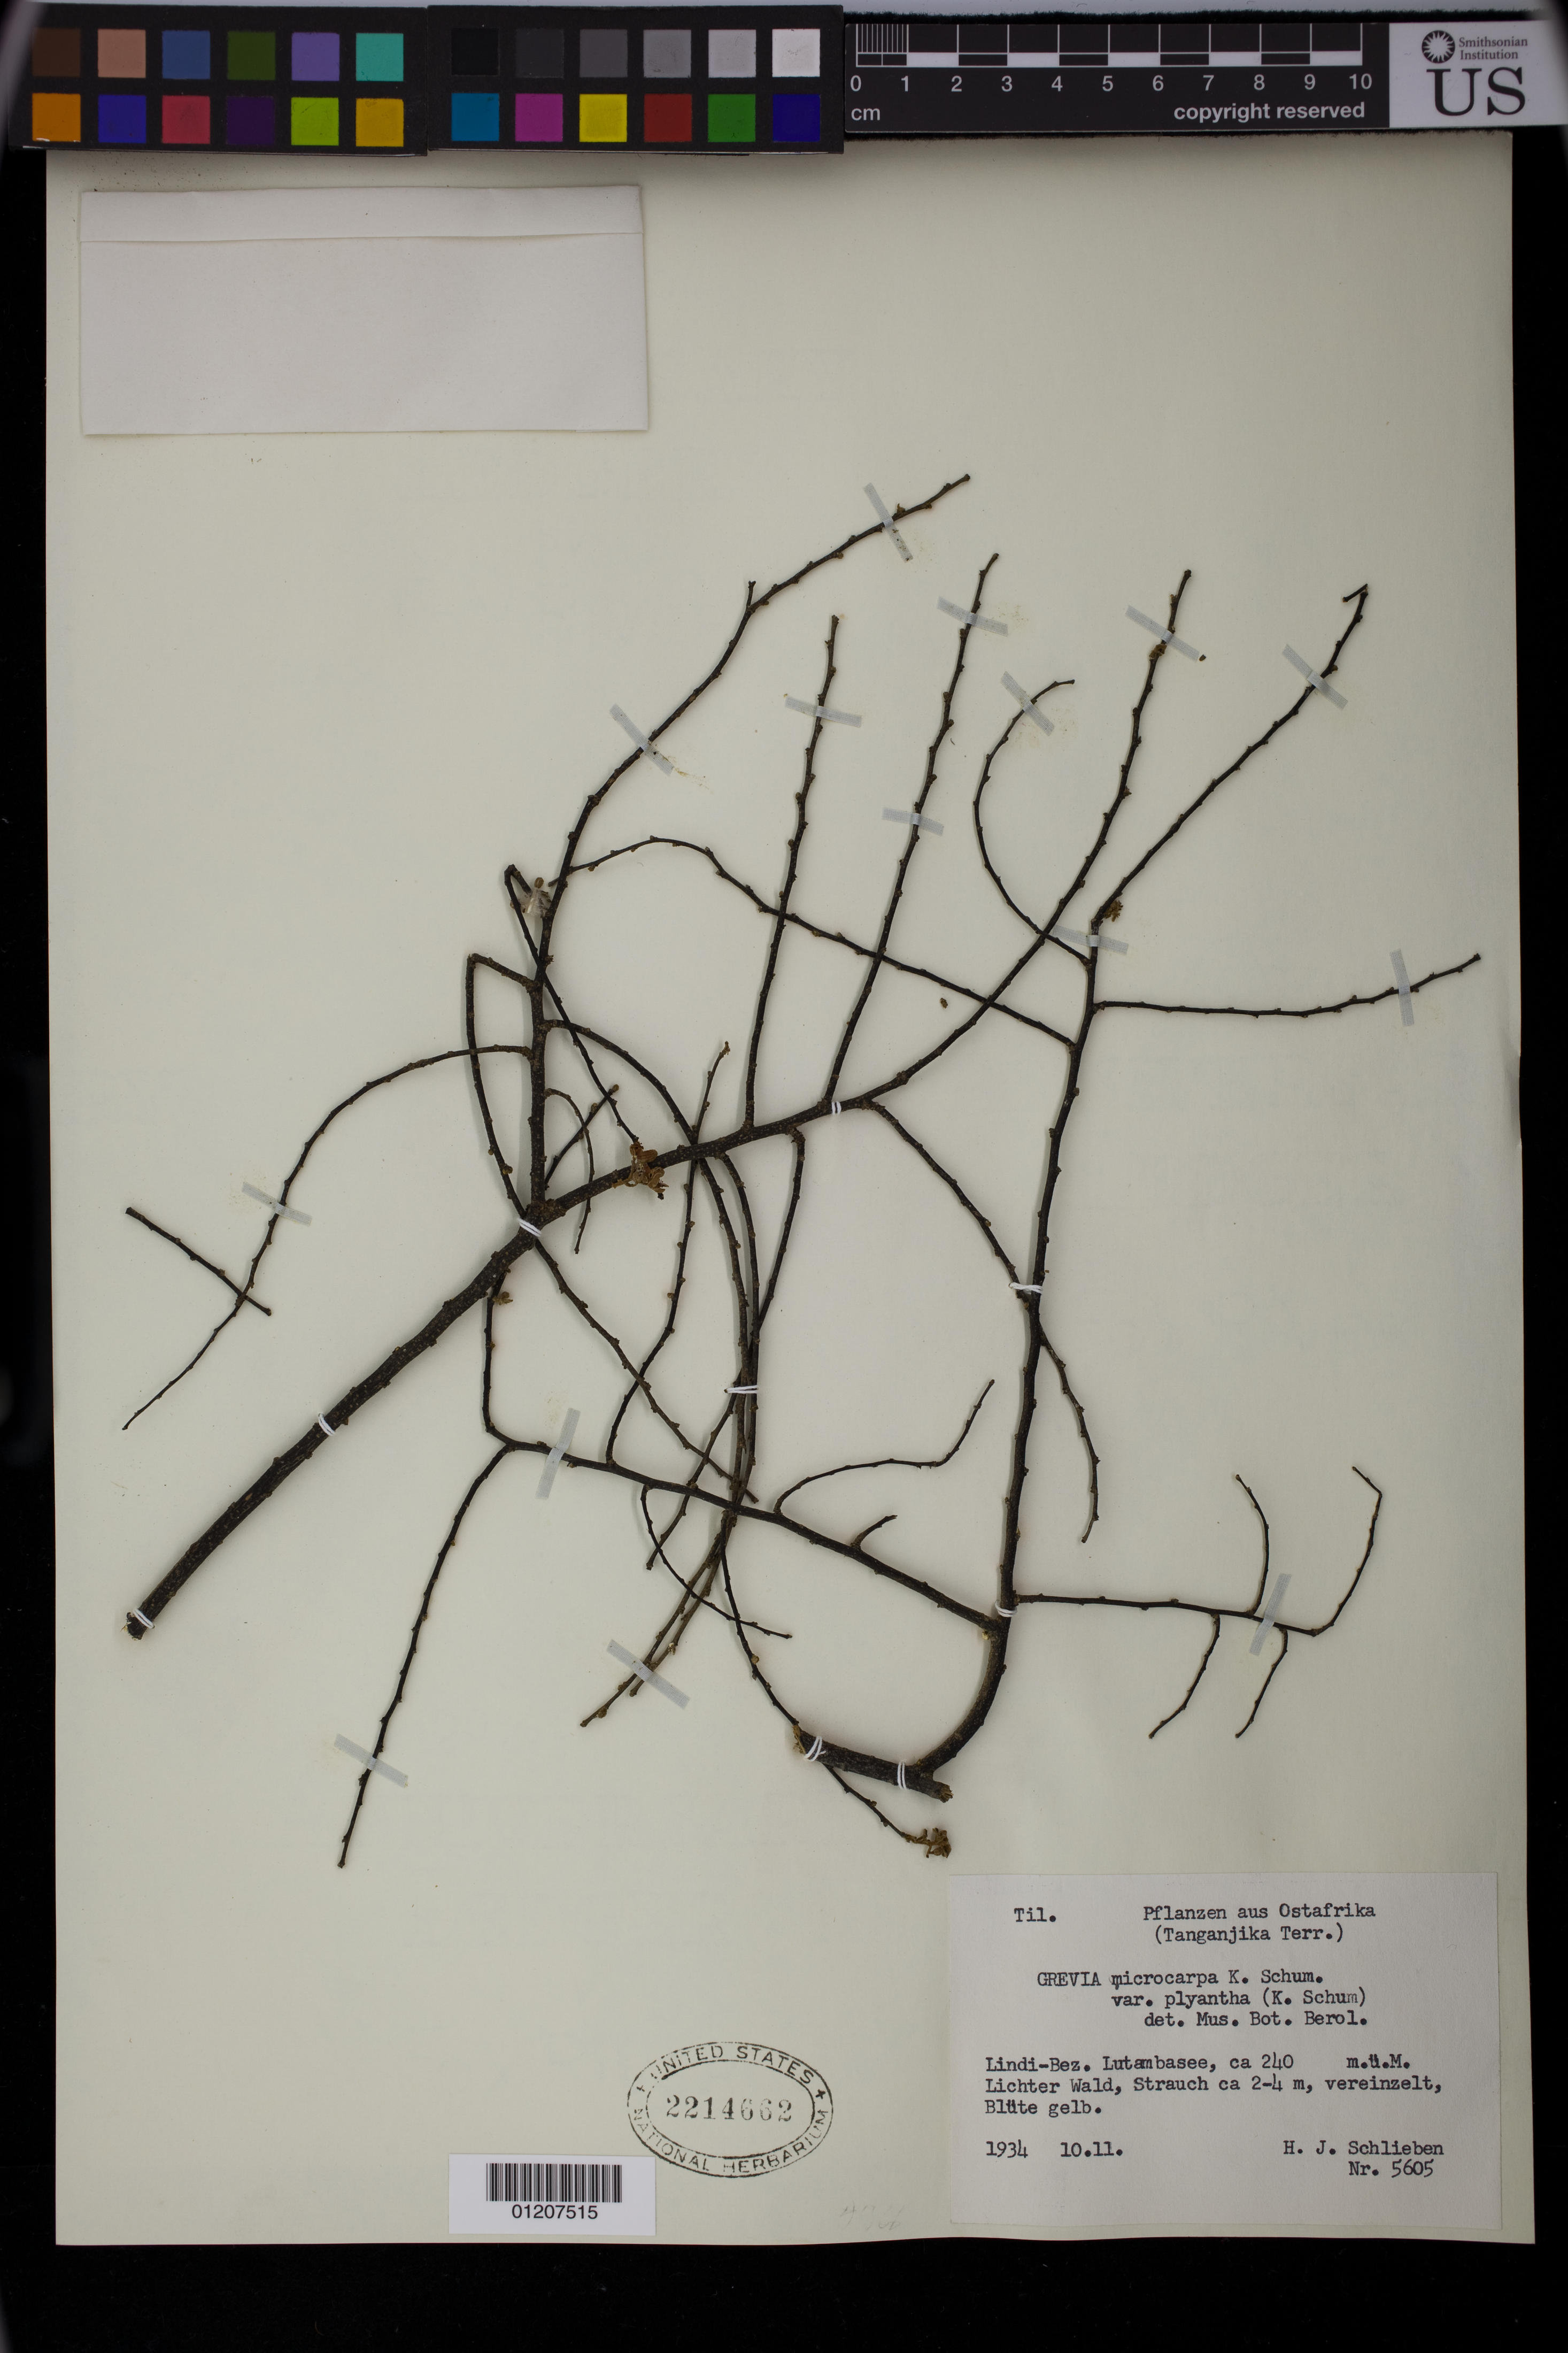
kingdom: Plantae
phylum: Tracheophyta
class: Magnoliopsida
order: Malvales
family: Malvaceae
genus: Grewia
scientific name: Grewia microcarpa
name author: K. Schum.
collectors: H. J. Schlieben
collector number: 5605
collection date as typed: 11 Oct 1934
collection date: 1934-10-11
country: Tanzania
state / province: Lindi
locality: Lindi-Bez. Lutambasse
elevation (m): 240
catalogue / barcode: US 2214662